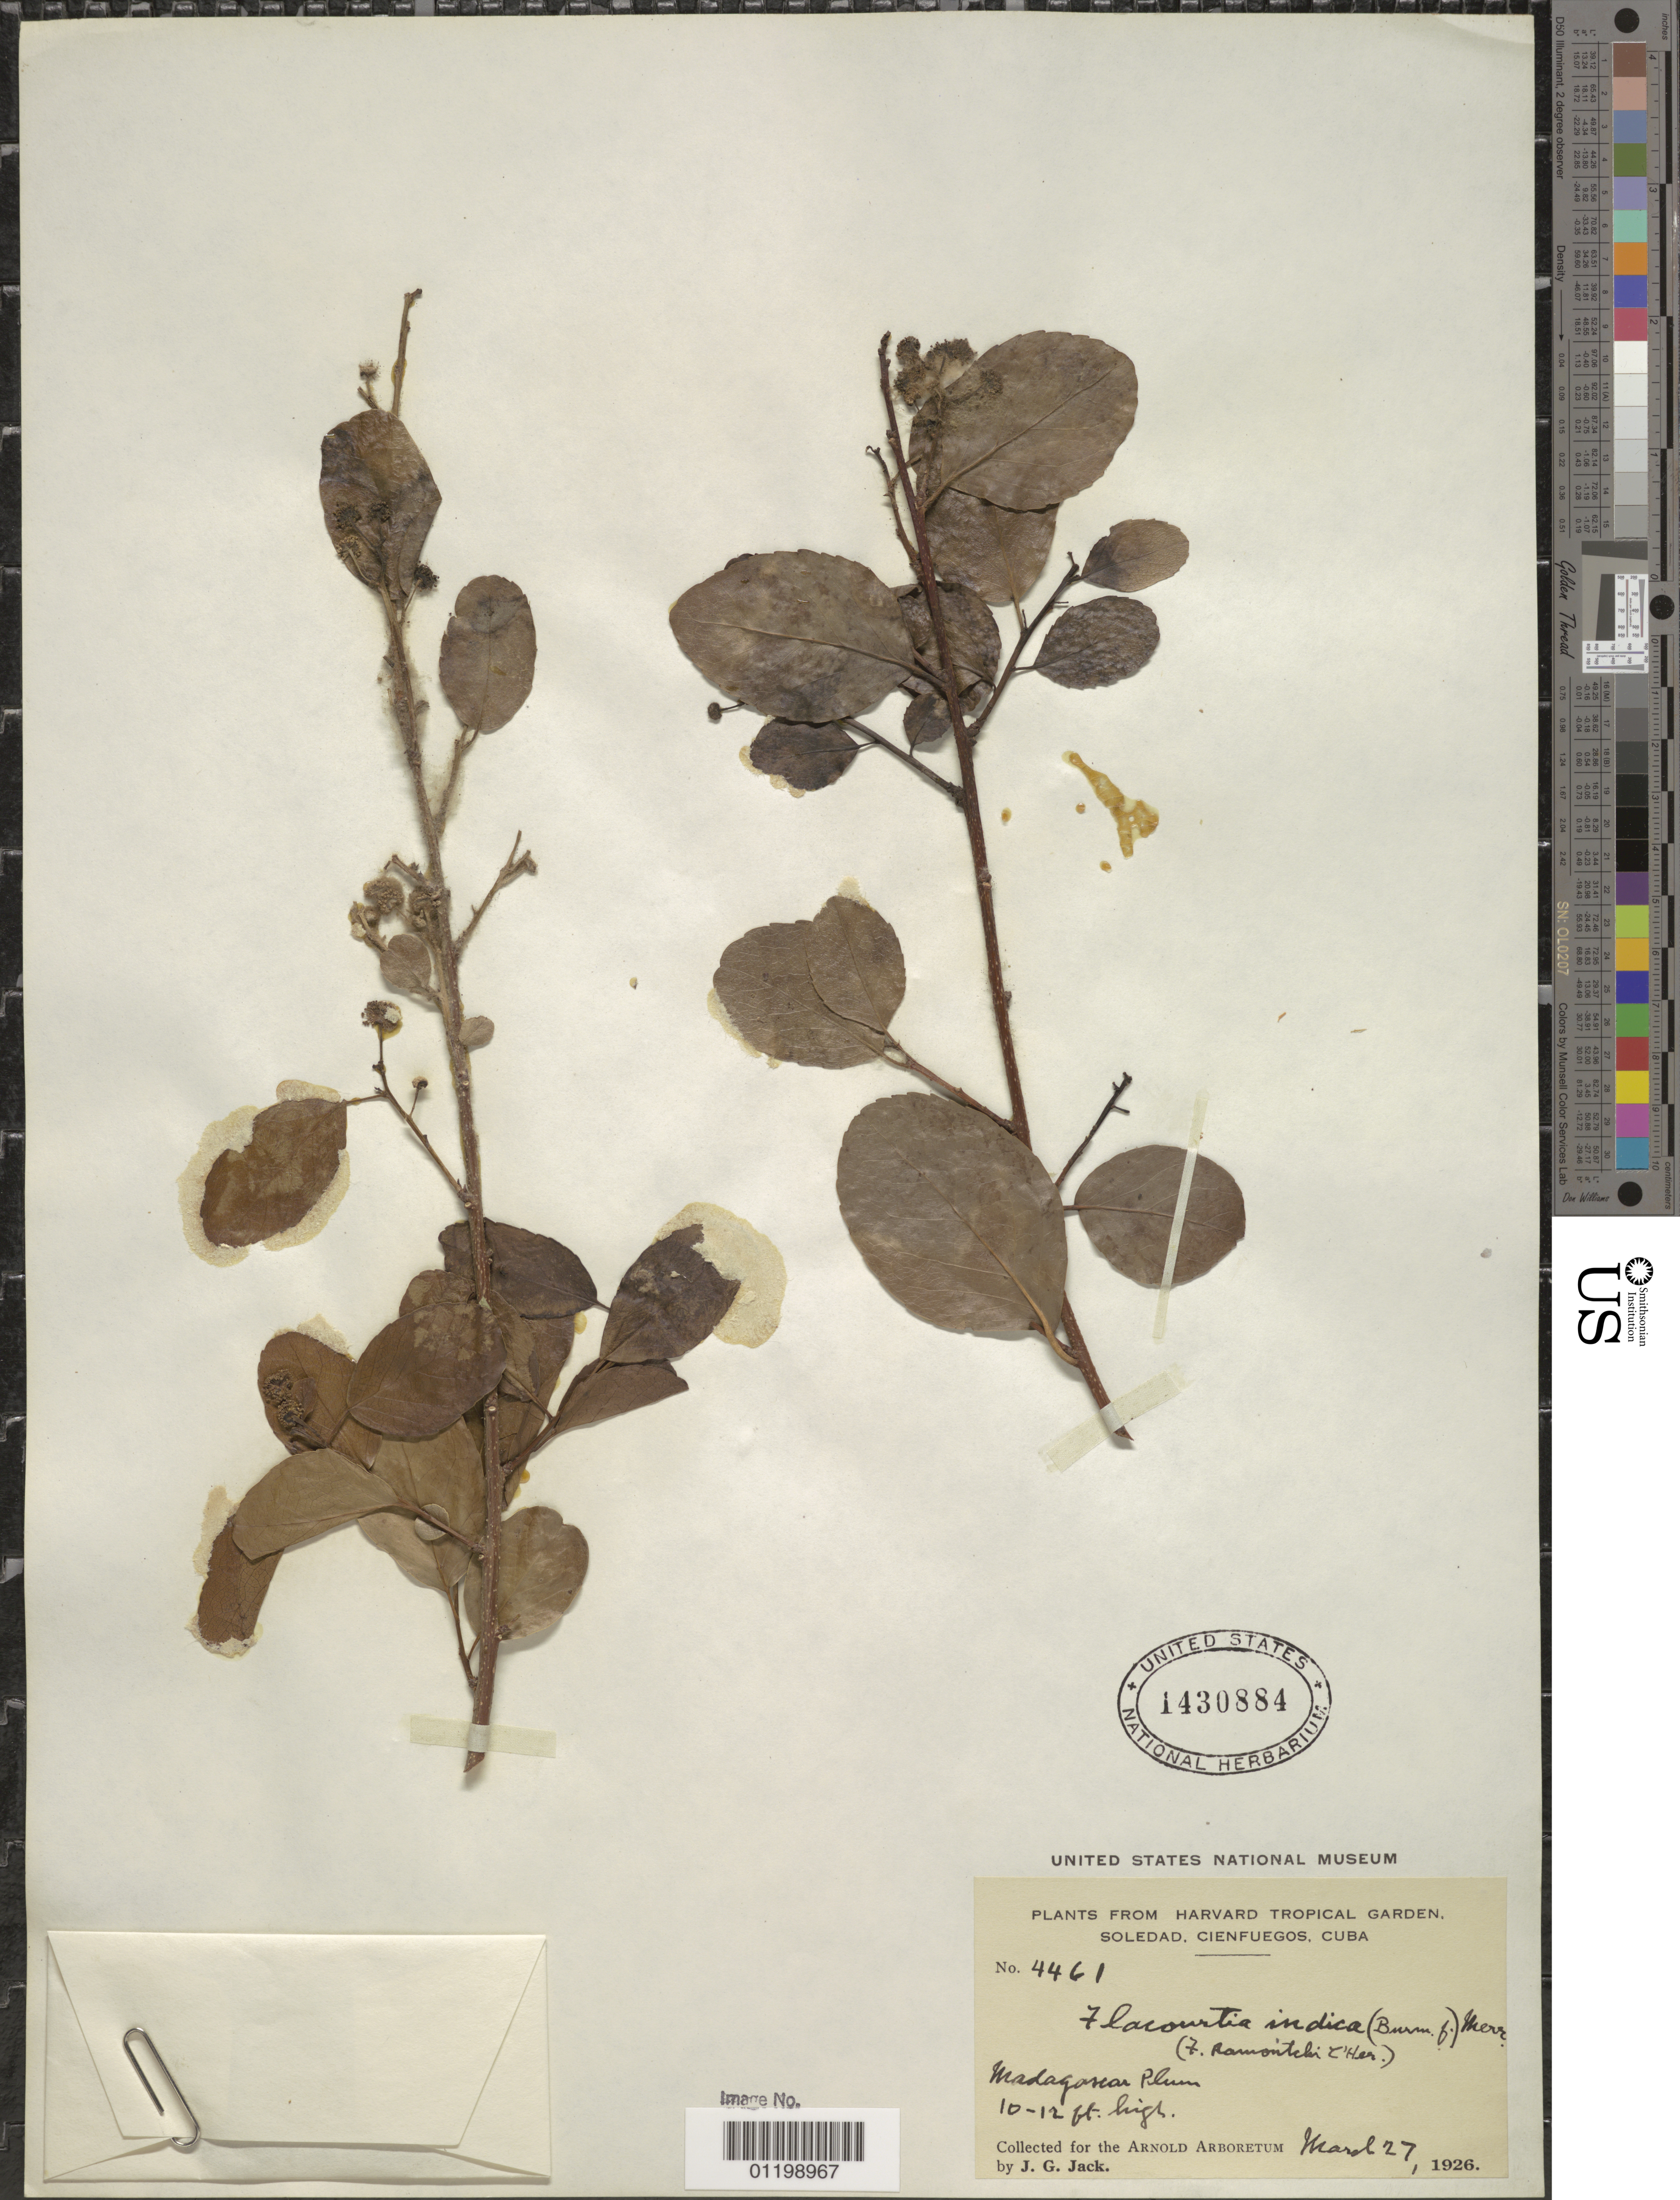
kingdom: Plantae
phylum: Tracheophyta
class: Magnoliopsida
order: Malpighiales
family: Salicaceae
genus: Flacourtia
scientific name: Flacourtia indica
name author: (Burm. f.) Merr.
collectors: J. G. Jack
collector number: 4461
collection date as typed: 27 Mar 1926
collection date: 1926-03-27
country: Cuba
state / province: Cienfuegos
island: Greater Antilles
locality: Soledad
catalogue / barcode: US 1430884